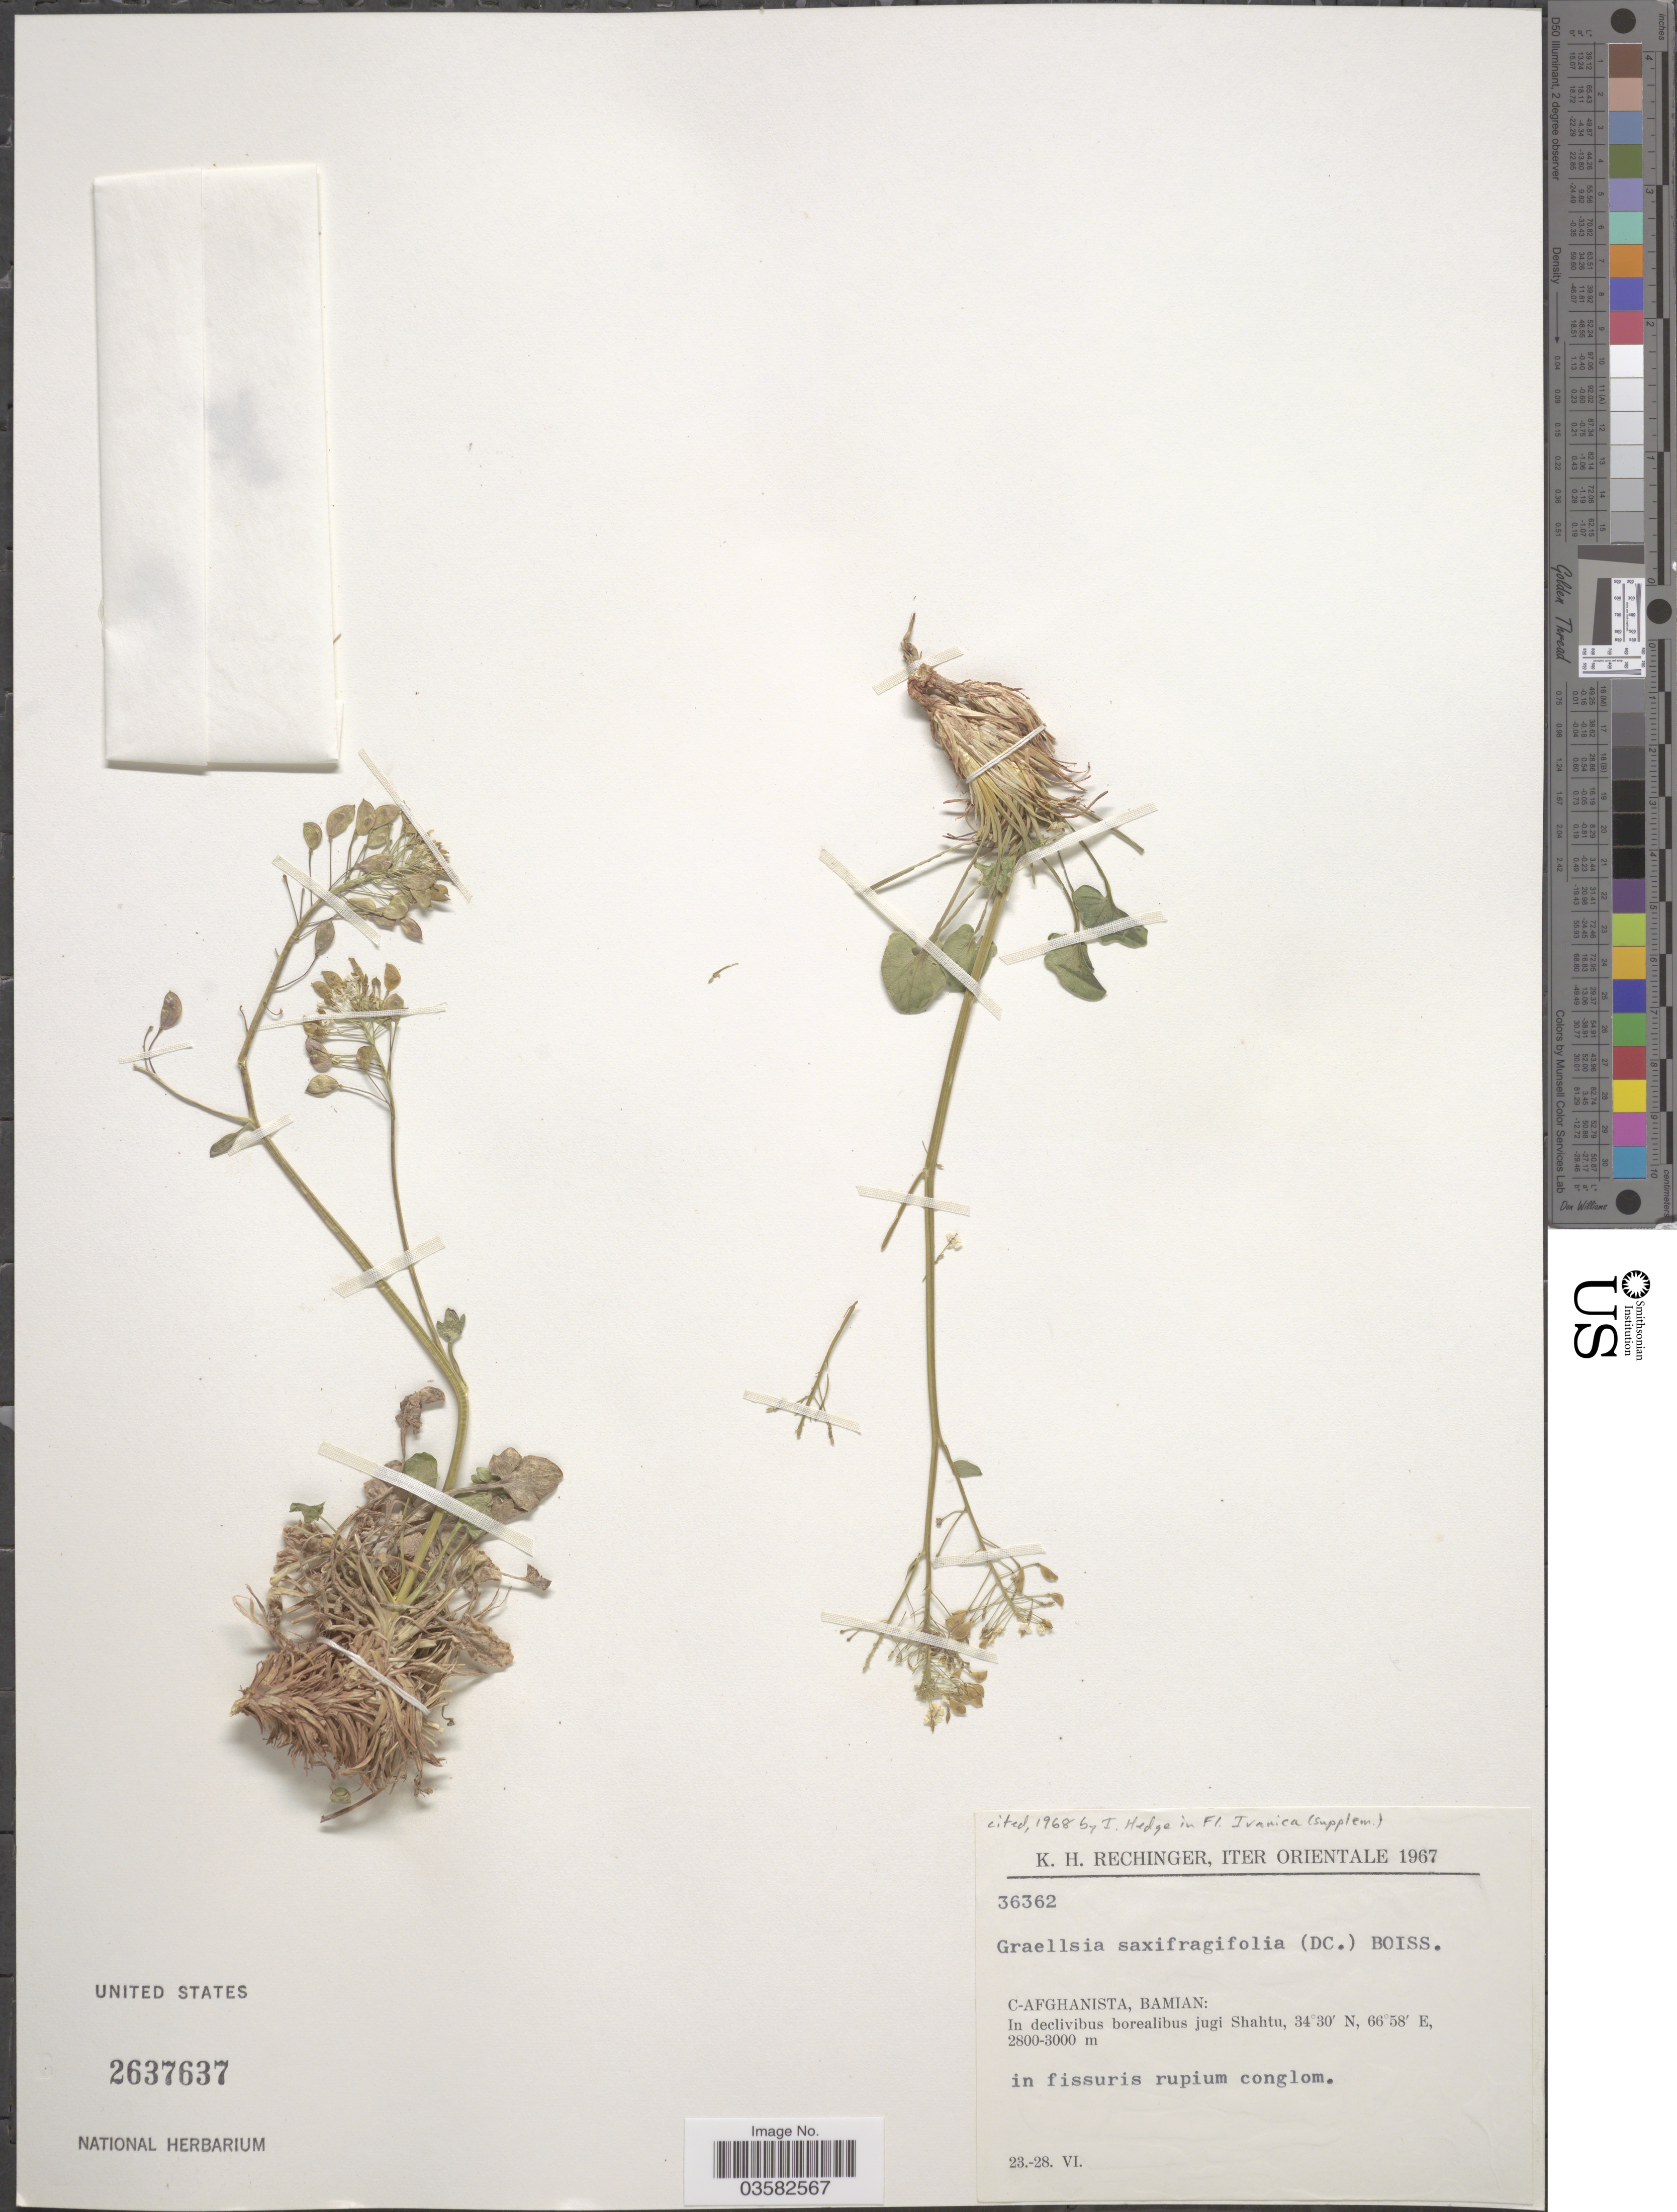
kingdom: Plantae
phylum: Tracheophyta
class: Magnoliopsida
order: Brassicales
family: Brassicaceae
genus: Graellsia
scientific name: Graellsia saxifragifolia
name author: Boiss.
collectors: K. H. Rechinger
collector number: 36362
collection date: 1967-06-23/1967-06-28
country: Afghanistan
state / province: Bamian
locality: Iter Orientale. C-Afghanista, Bamian: In declivibus borealibus jugi Shahtu.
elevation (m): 2800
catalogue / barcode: US 2637637